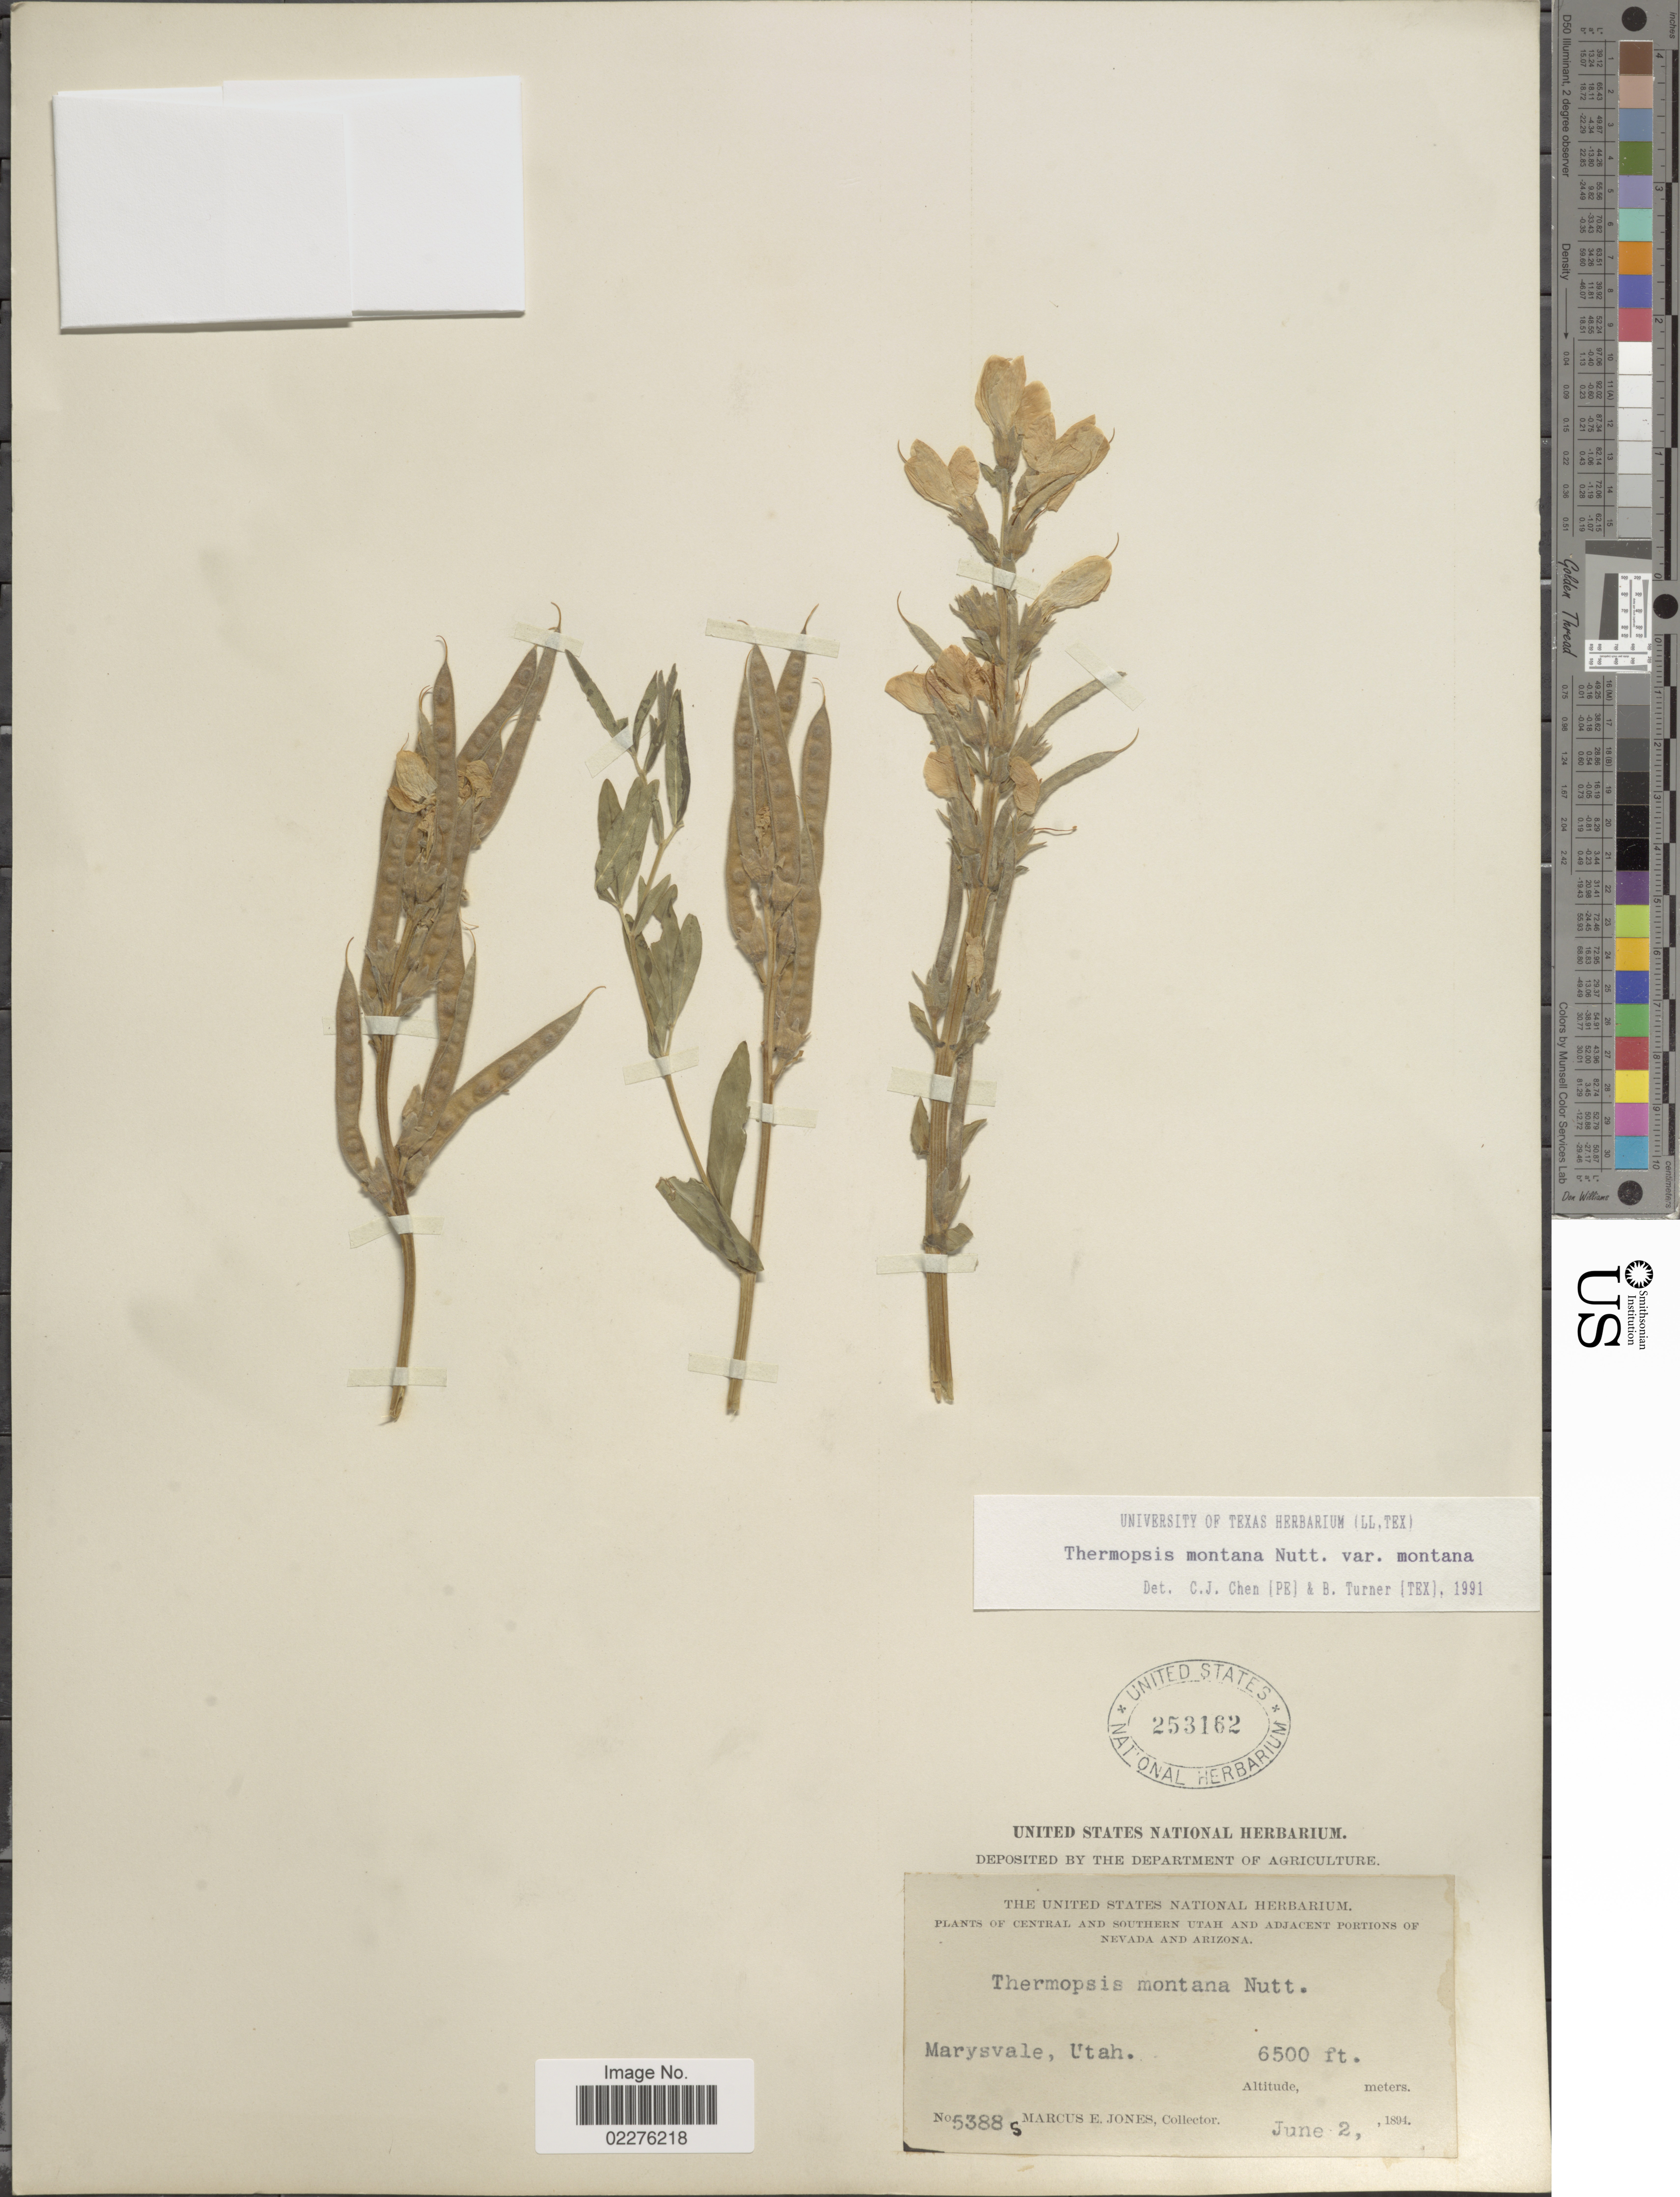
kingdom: Plantae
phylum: Tracheophyta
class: Magnoliopsida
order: Fabales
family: Fabaceae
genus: Thermopsis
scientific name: Thermopsis montana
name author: Nutt.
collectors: M. E. Jones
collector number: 5388g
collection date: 1894-06-02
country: United States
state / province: Utah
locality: Central and Southern Utah and Adjacent Portions of Nevada and Arizona, Marysvale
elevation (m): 1981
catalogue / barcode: US 253162